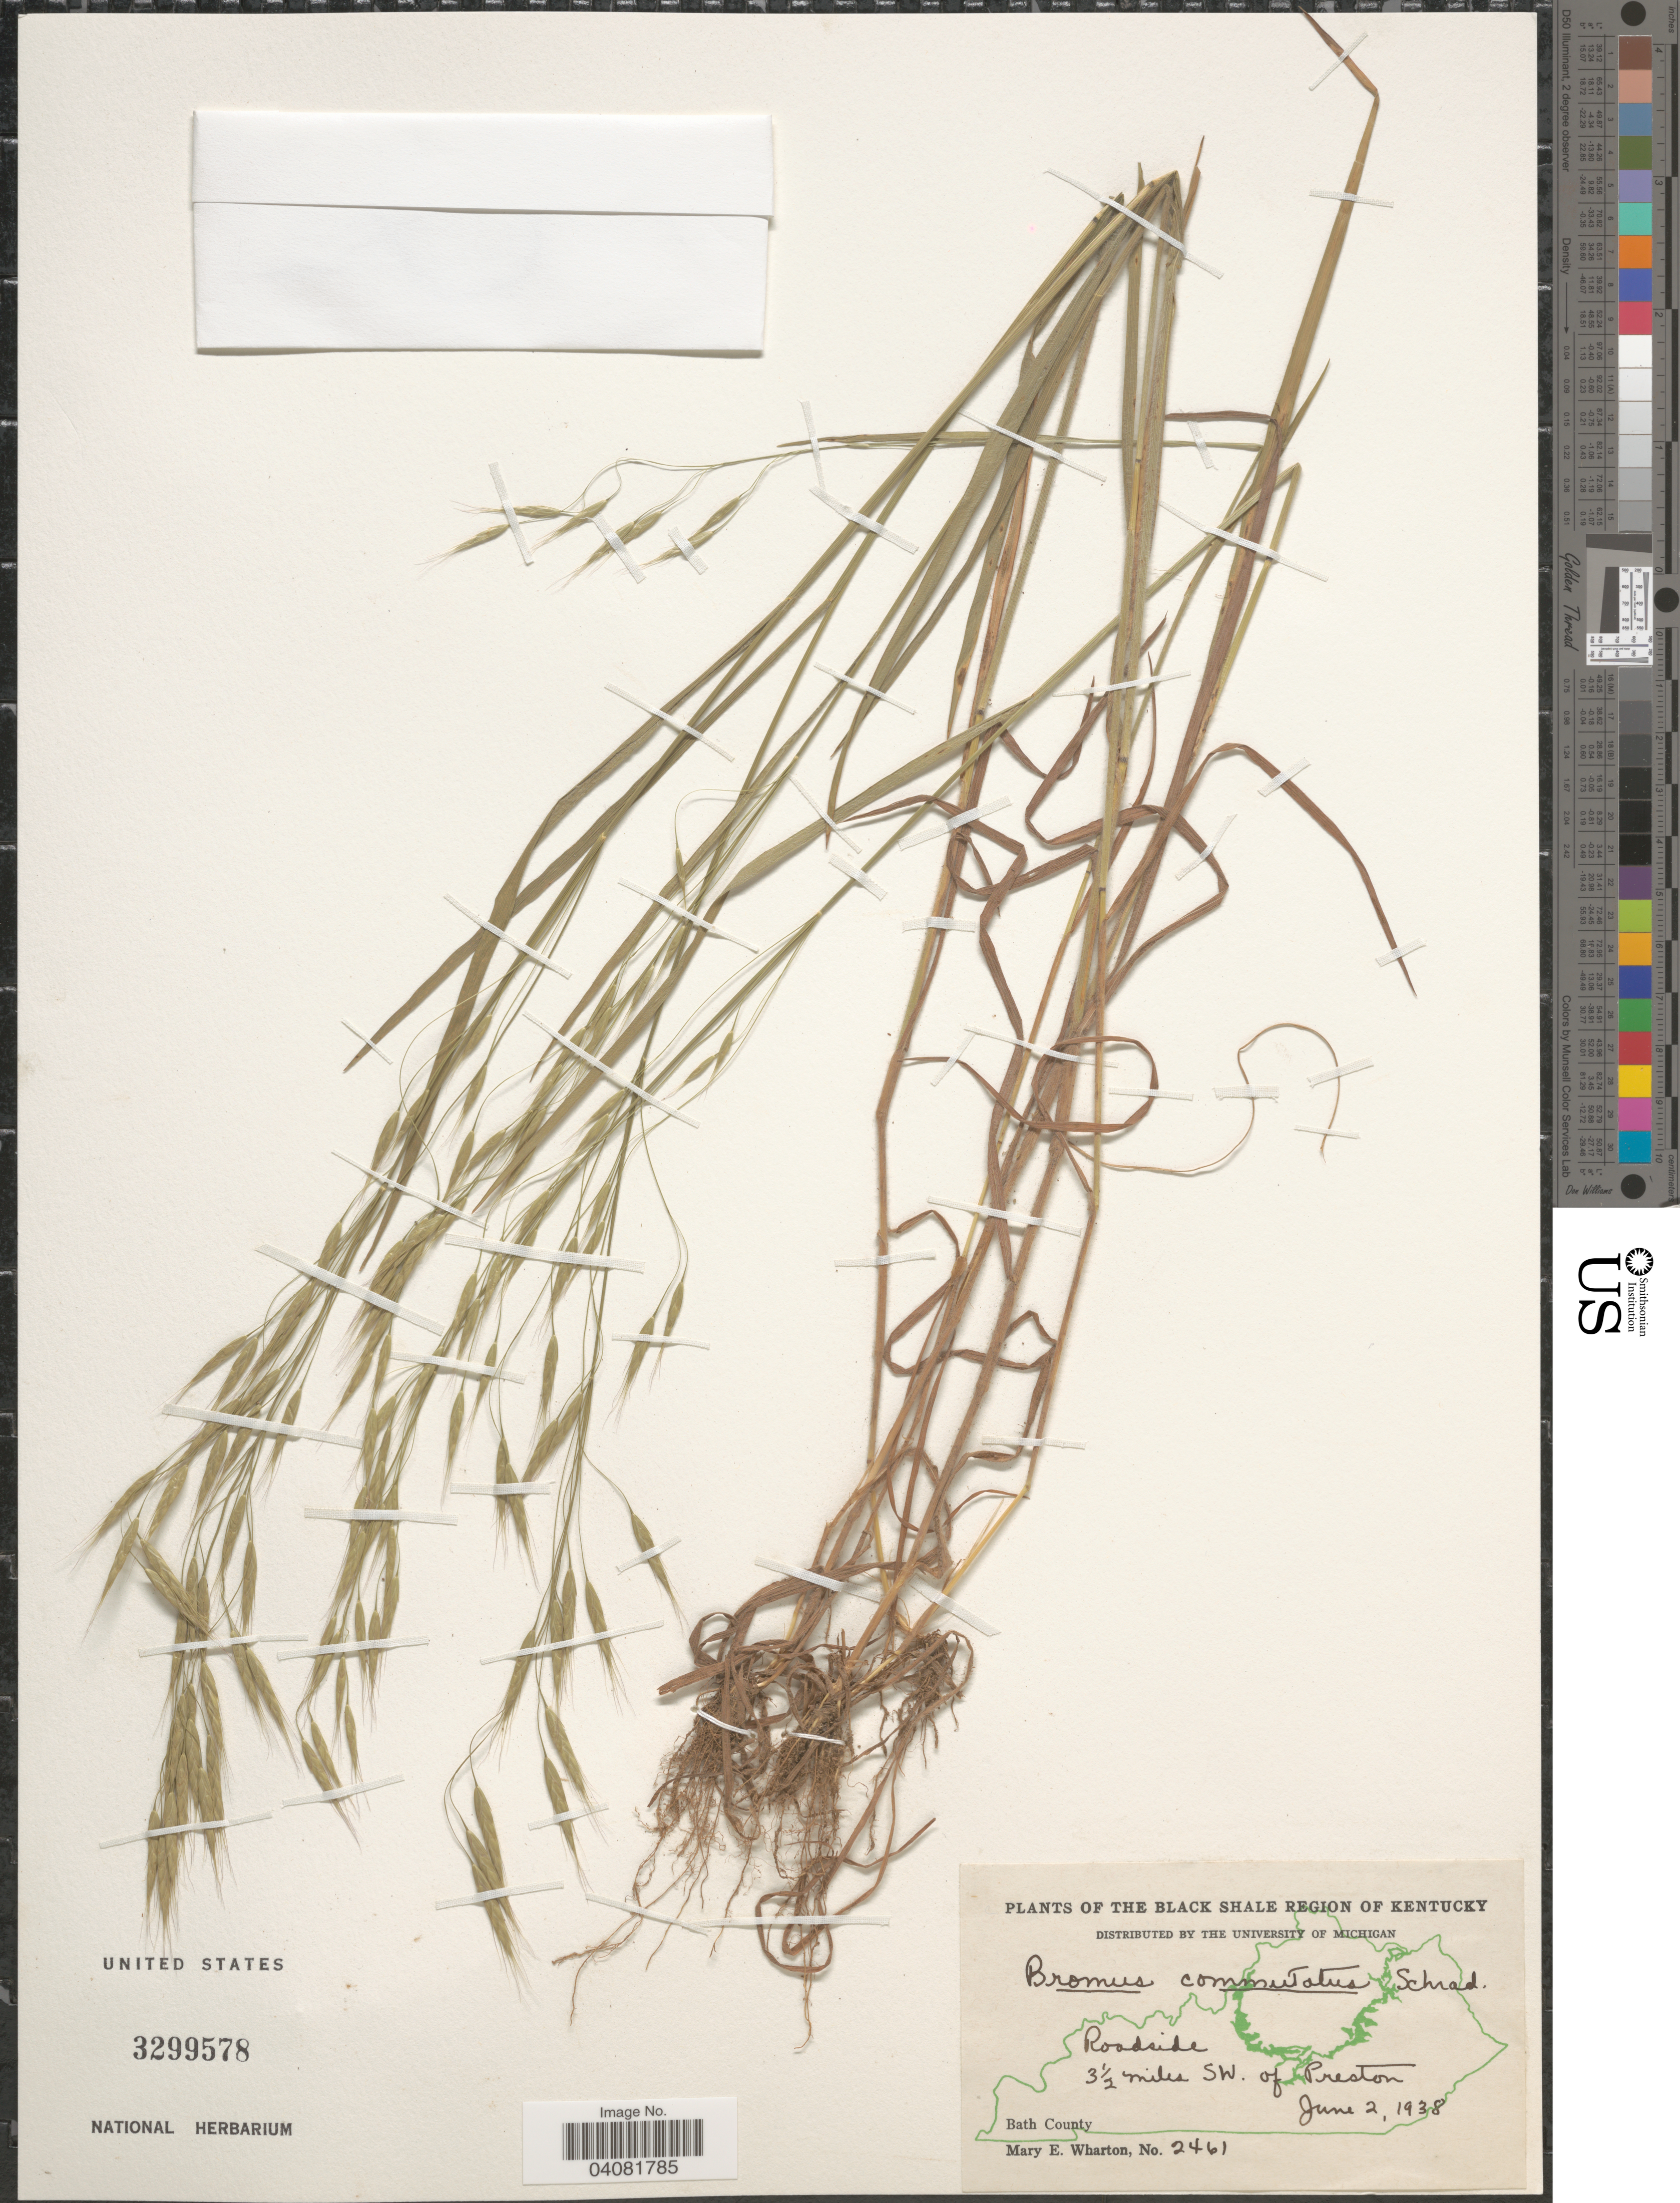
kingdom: Plantae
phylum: Tracheophyta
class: Liliopsida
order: Poales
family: Poaceae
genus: Bromus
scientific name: Bromus commutatus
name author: Schrad.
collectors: M. Wharton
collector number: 2461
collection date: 1938-06-02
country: United States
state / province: Kentucky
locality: The Black Shale Region of Kentucky. Roadside 3½ miles SW. of Preston. Bath County.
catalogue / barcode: US 3299578